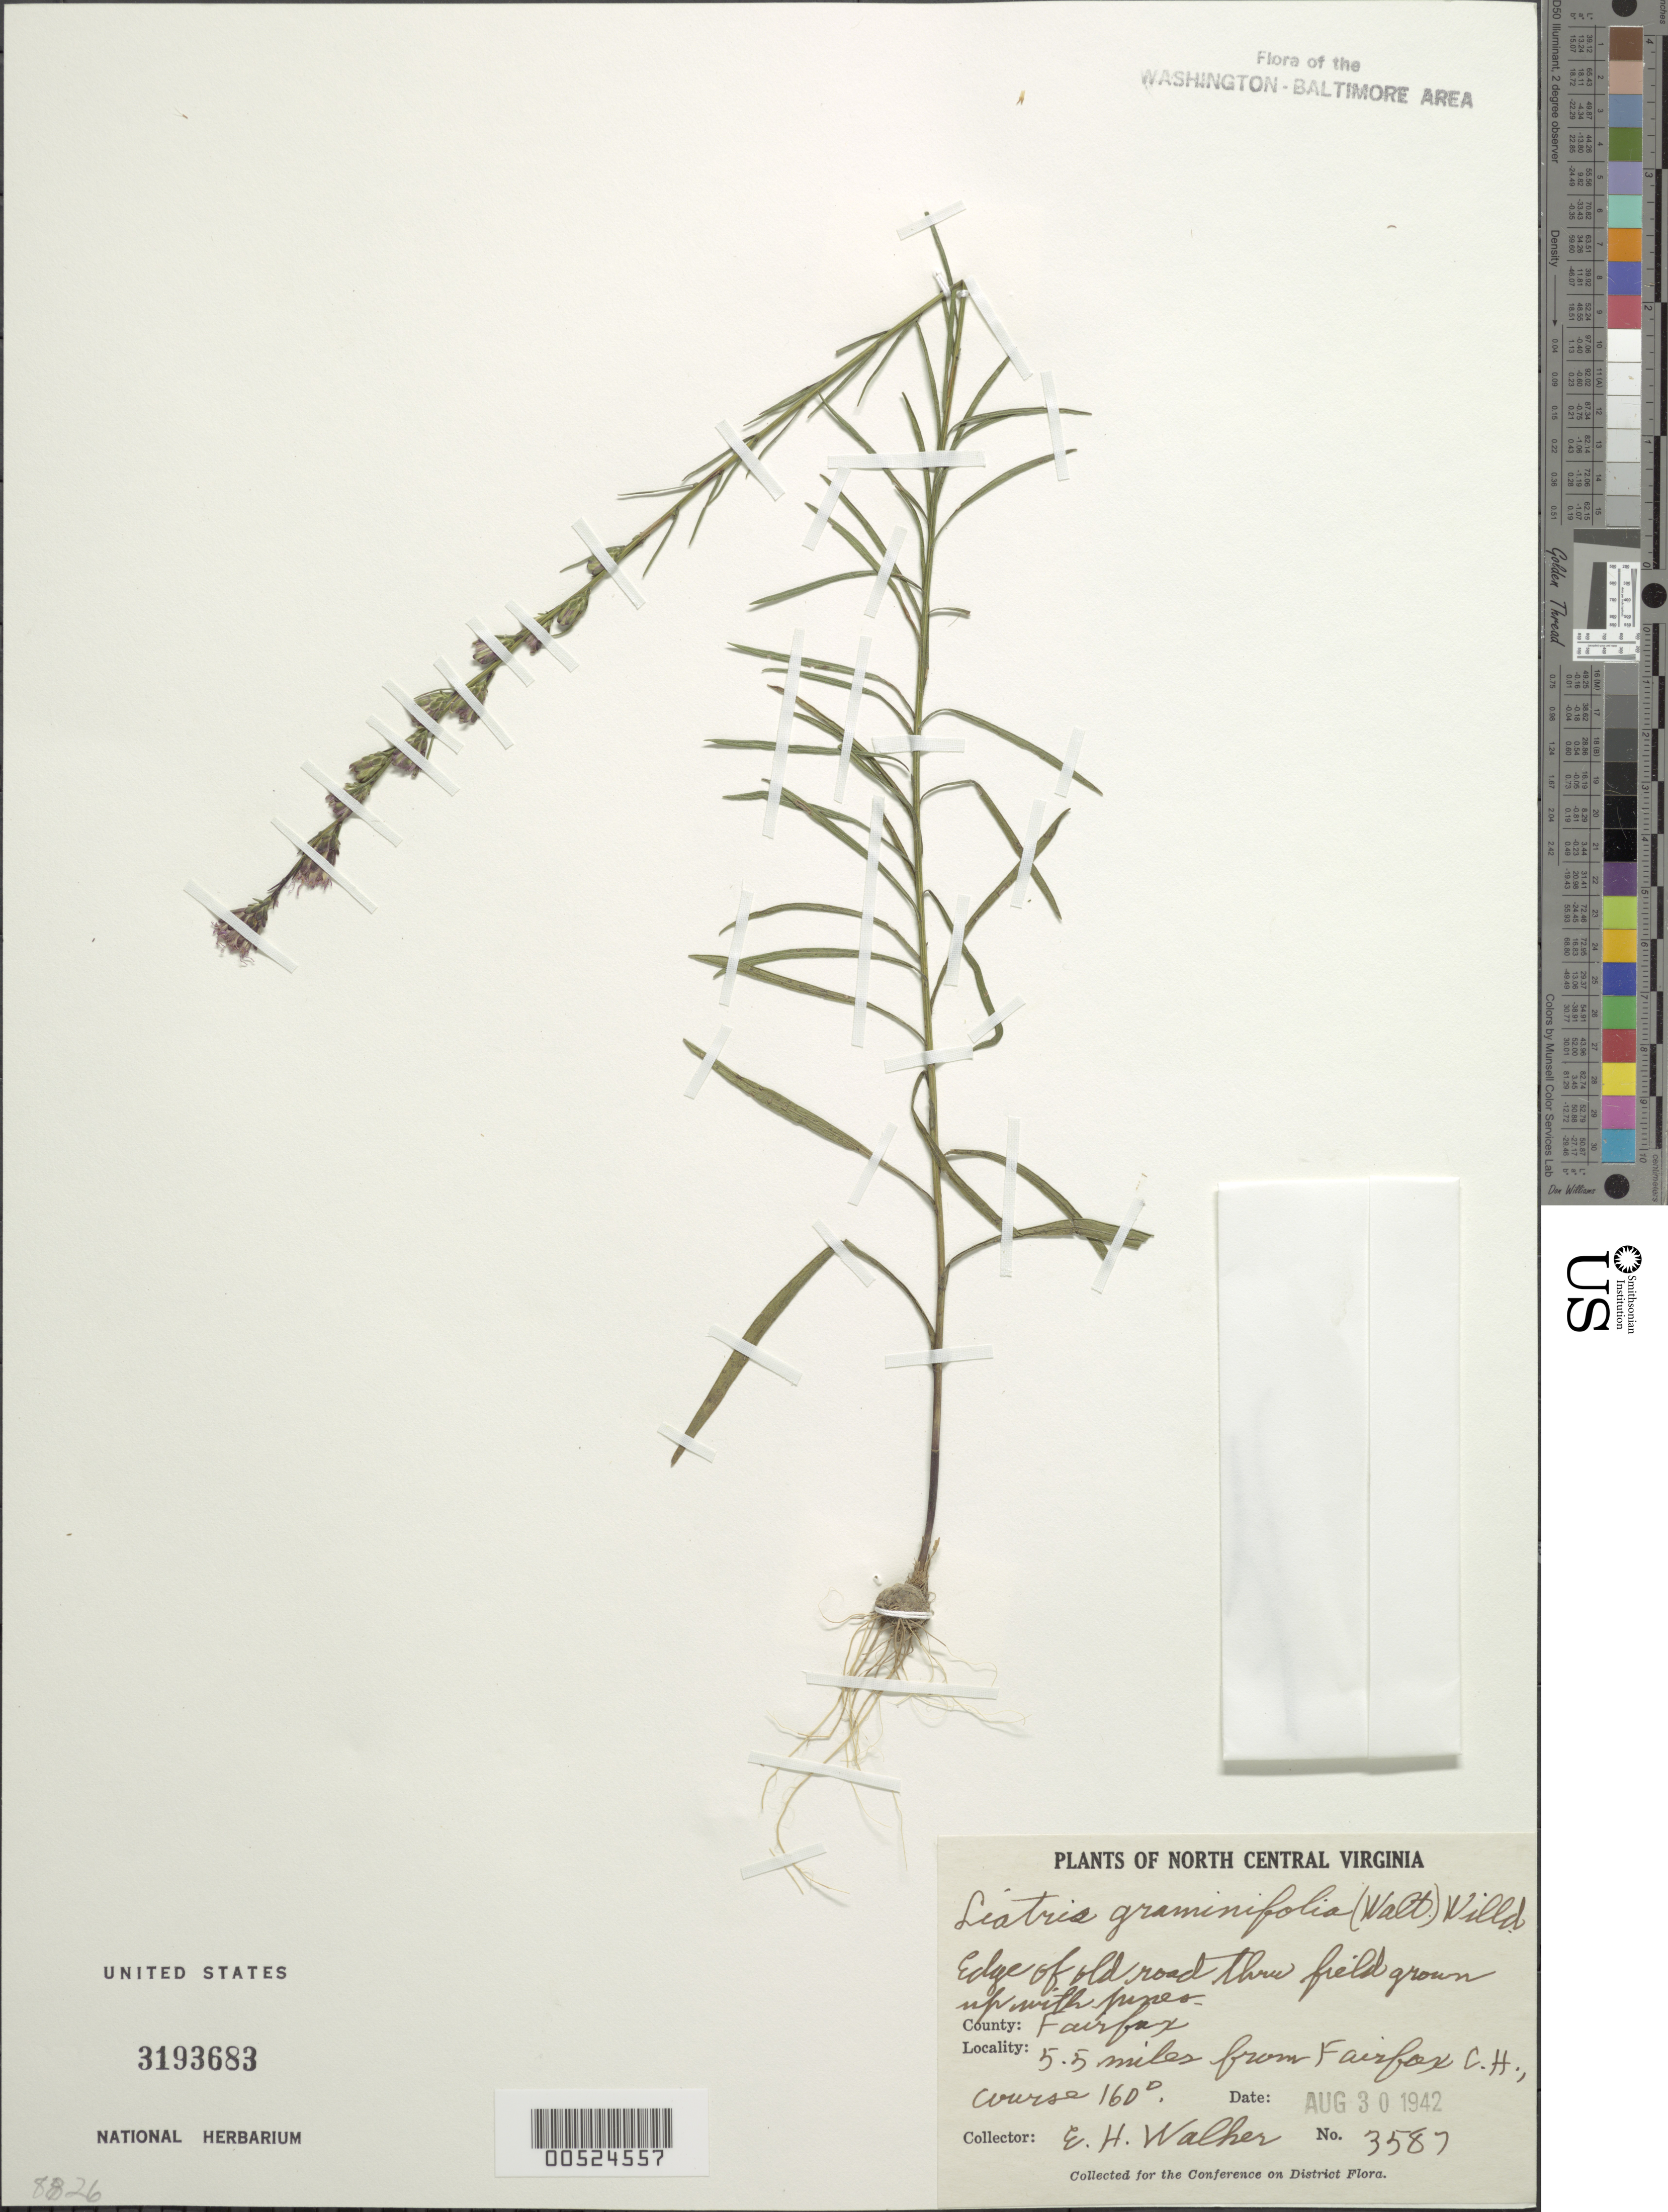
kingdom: Plantae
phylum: Tracheophyta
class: Magnoliopsida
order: Asterales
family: Asteraceae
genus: Liatris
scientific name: Liatris pilosa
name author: (Aiton) Willd.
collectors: E. H. Walker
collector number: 3587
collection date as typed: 30 Aug 1942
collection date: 1942-08-30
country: United States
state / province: Virginia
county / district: Fairfax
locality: Fairfax Courthouse, 5.5 mi. from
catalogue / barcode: US 3193683